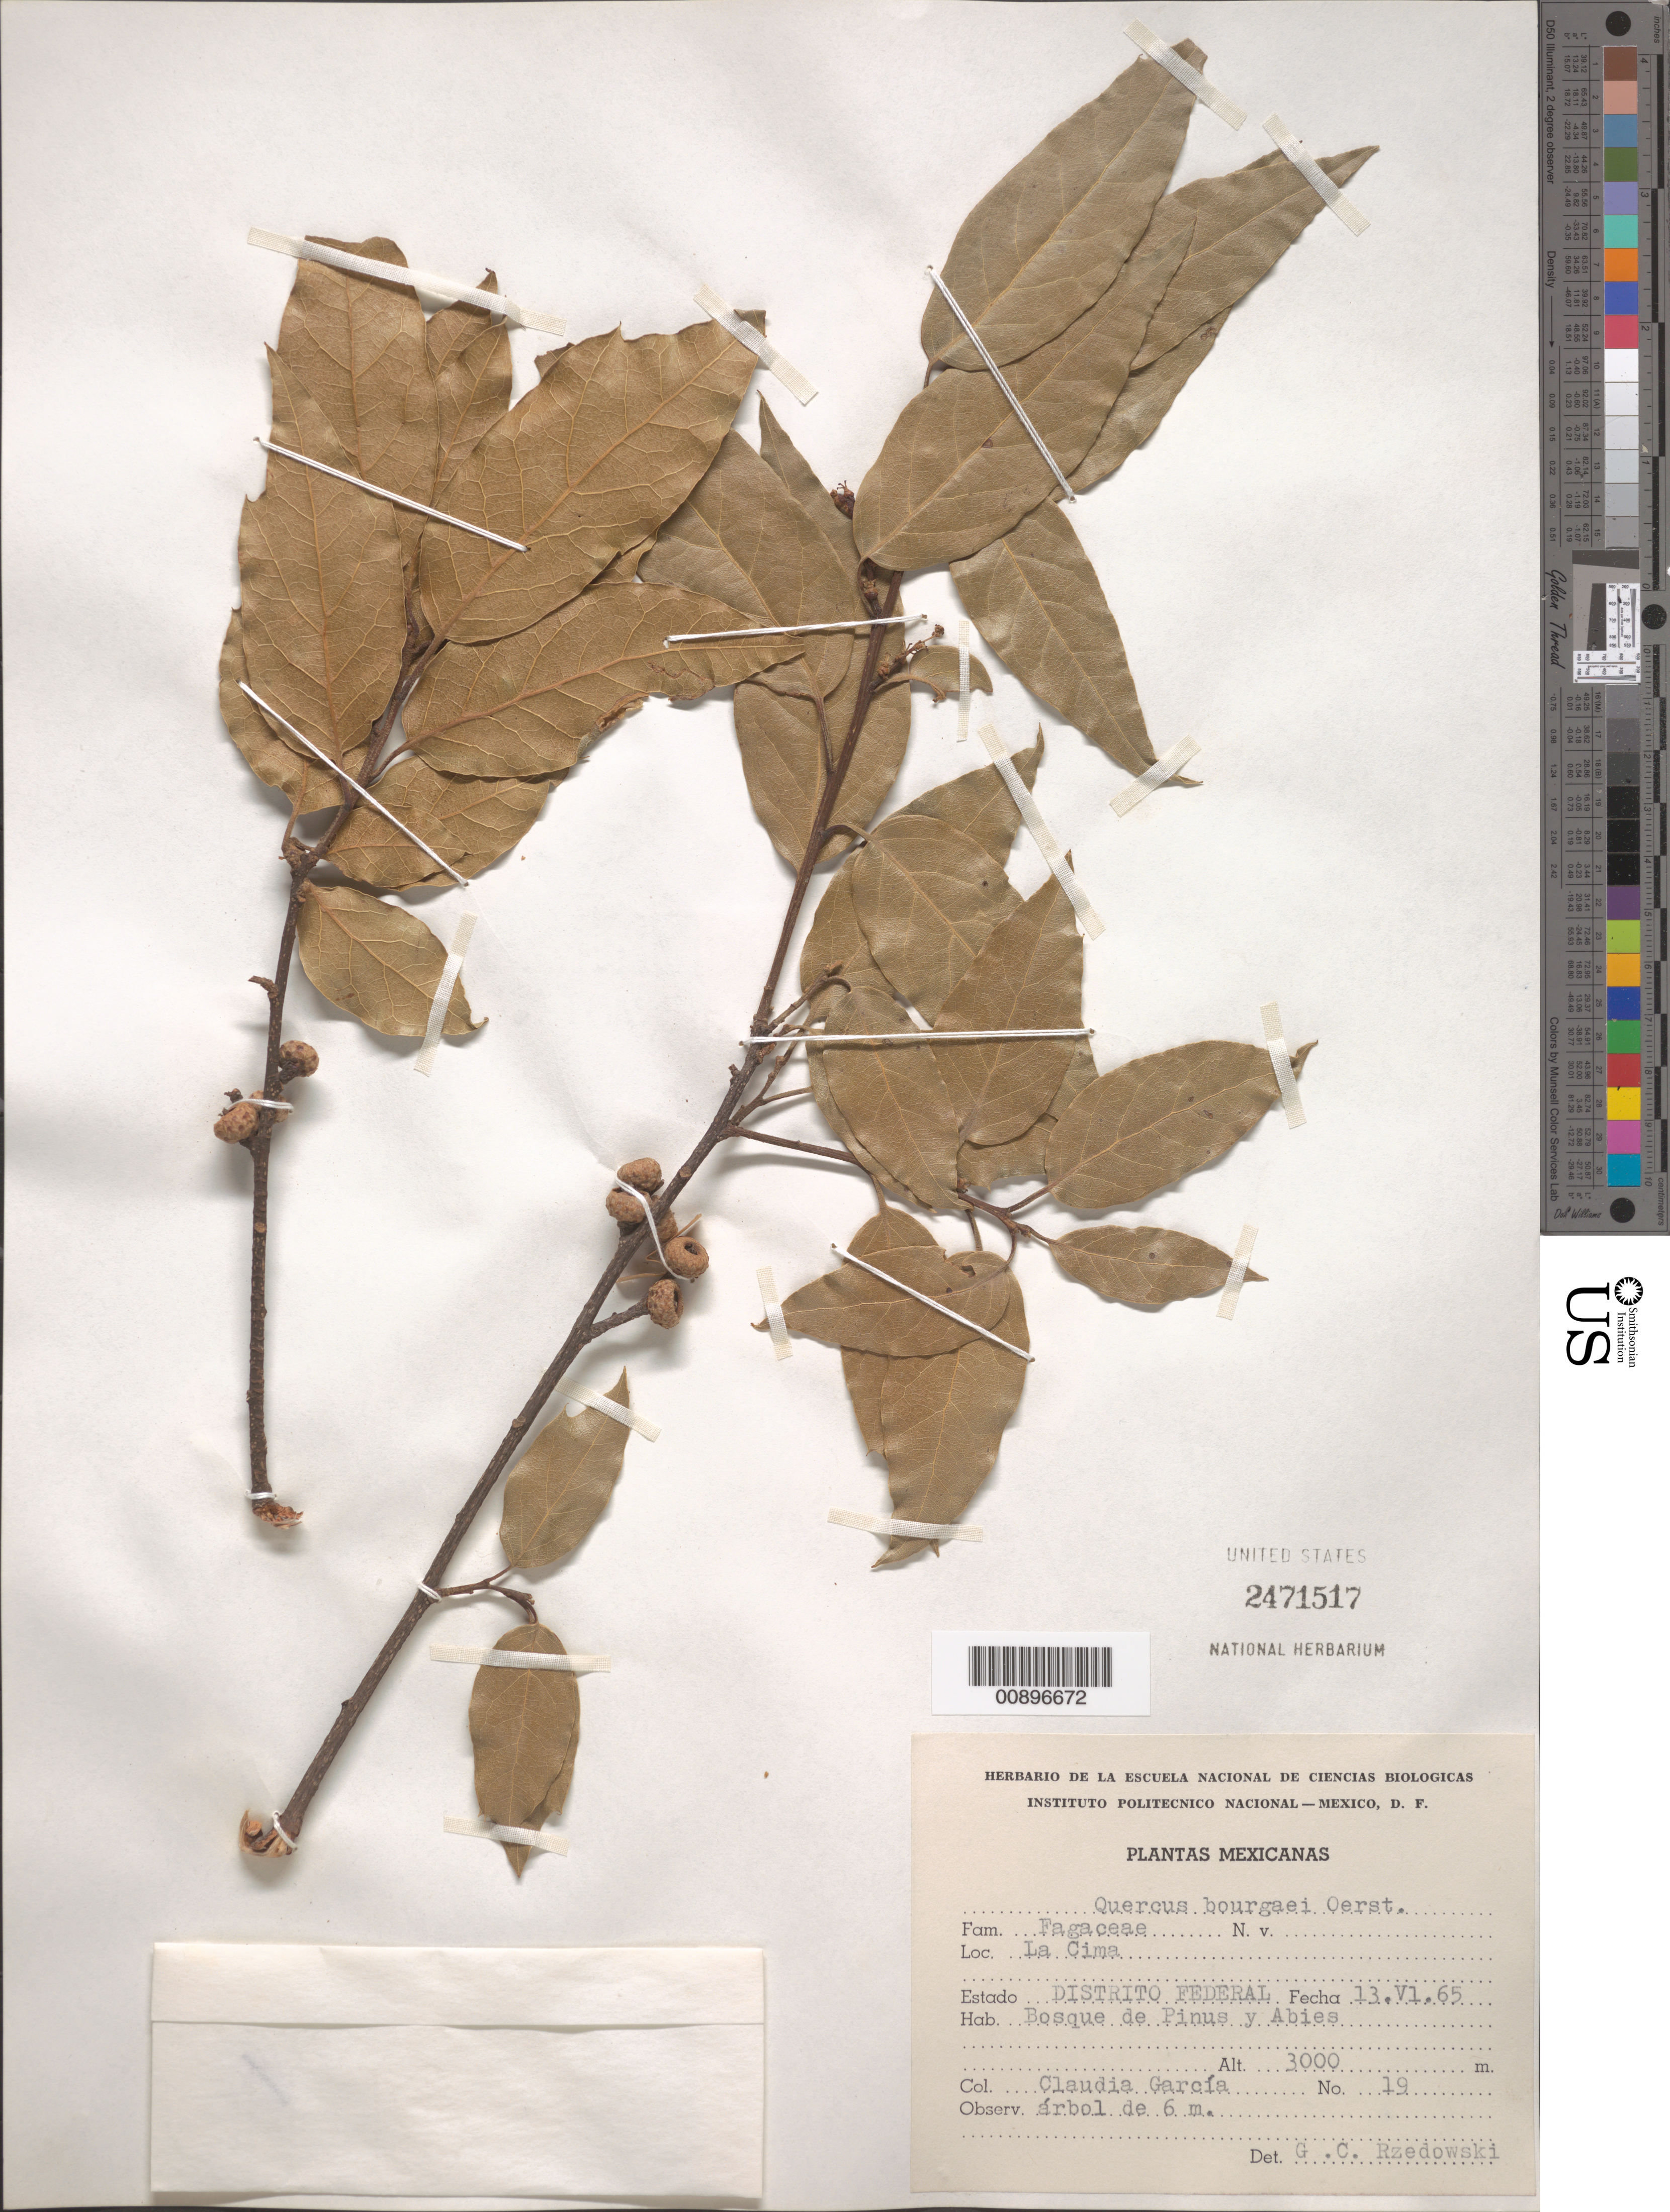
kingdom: Plantae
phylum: Tracheophyta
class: Magnoliopsida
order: Fagales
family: Fagaceae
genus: Quercus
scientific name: Quercus bourgaei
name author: Oerst. ex Trel.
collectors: C. Garcia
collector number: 19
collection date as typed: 13 Jun 1965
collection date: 1965-06-13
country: Mexico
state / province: Distrito Federal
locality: La Cima, Distrito Federal.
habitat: Bosque de Pinus y Abies.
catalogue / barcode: US 2471517